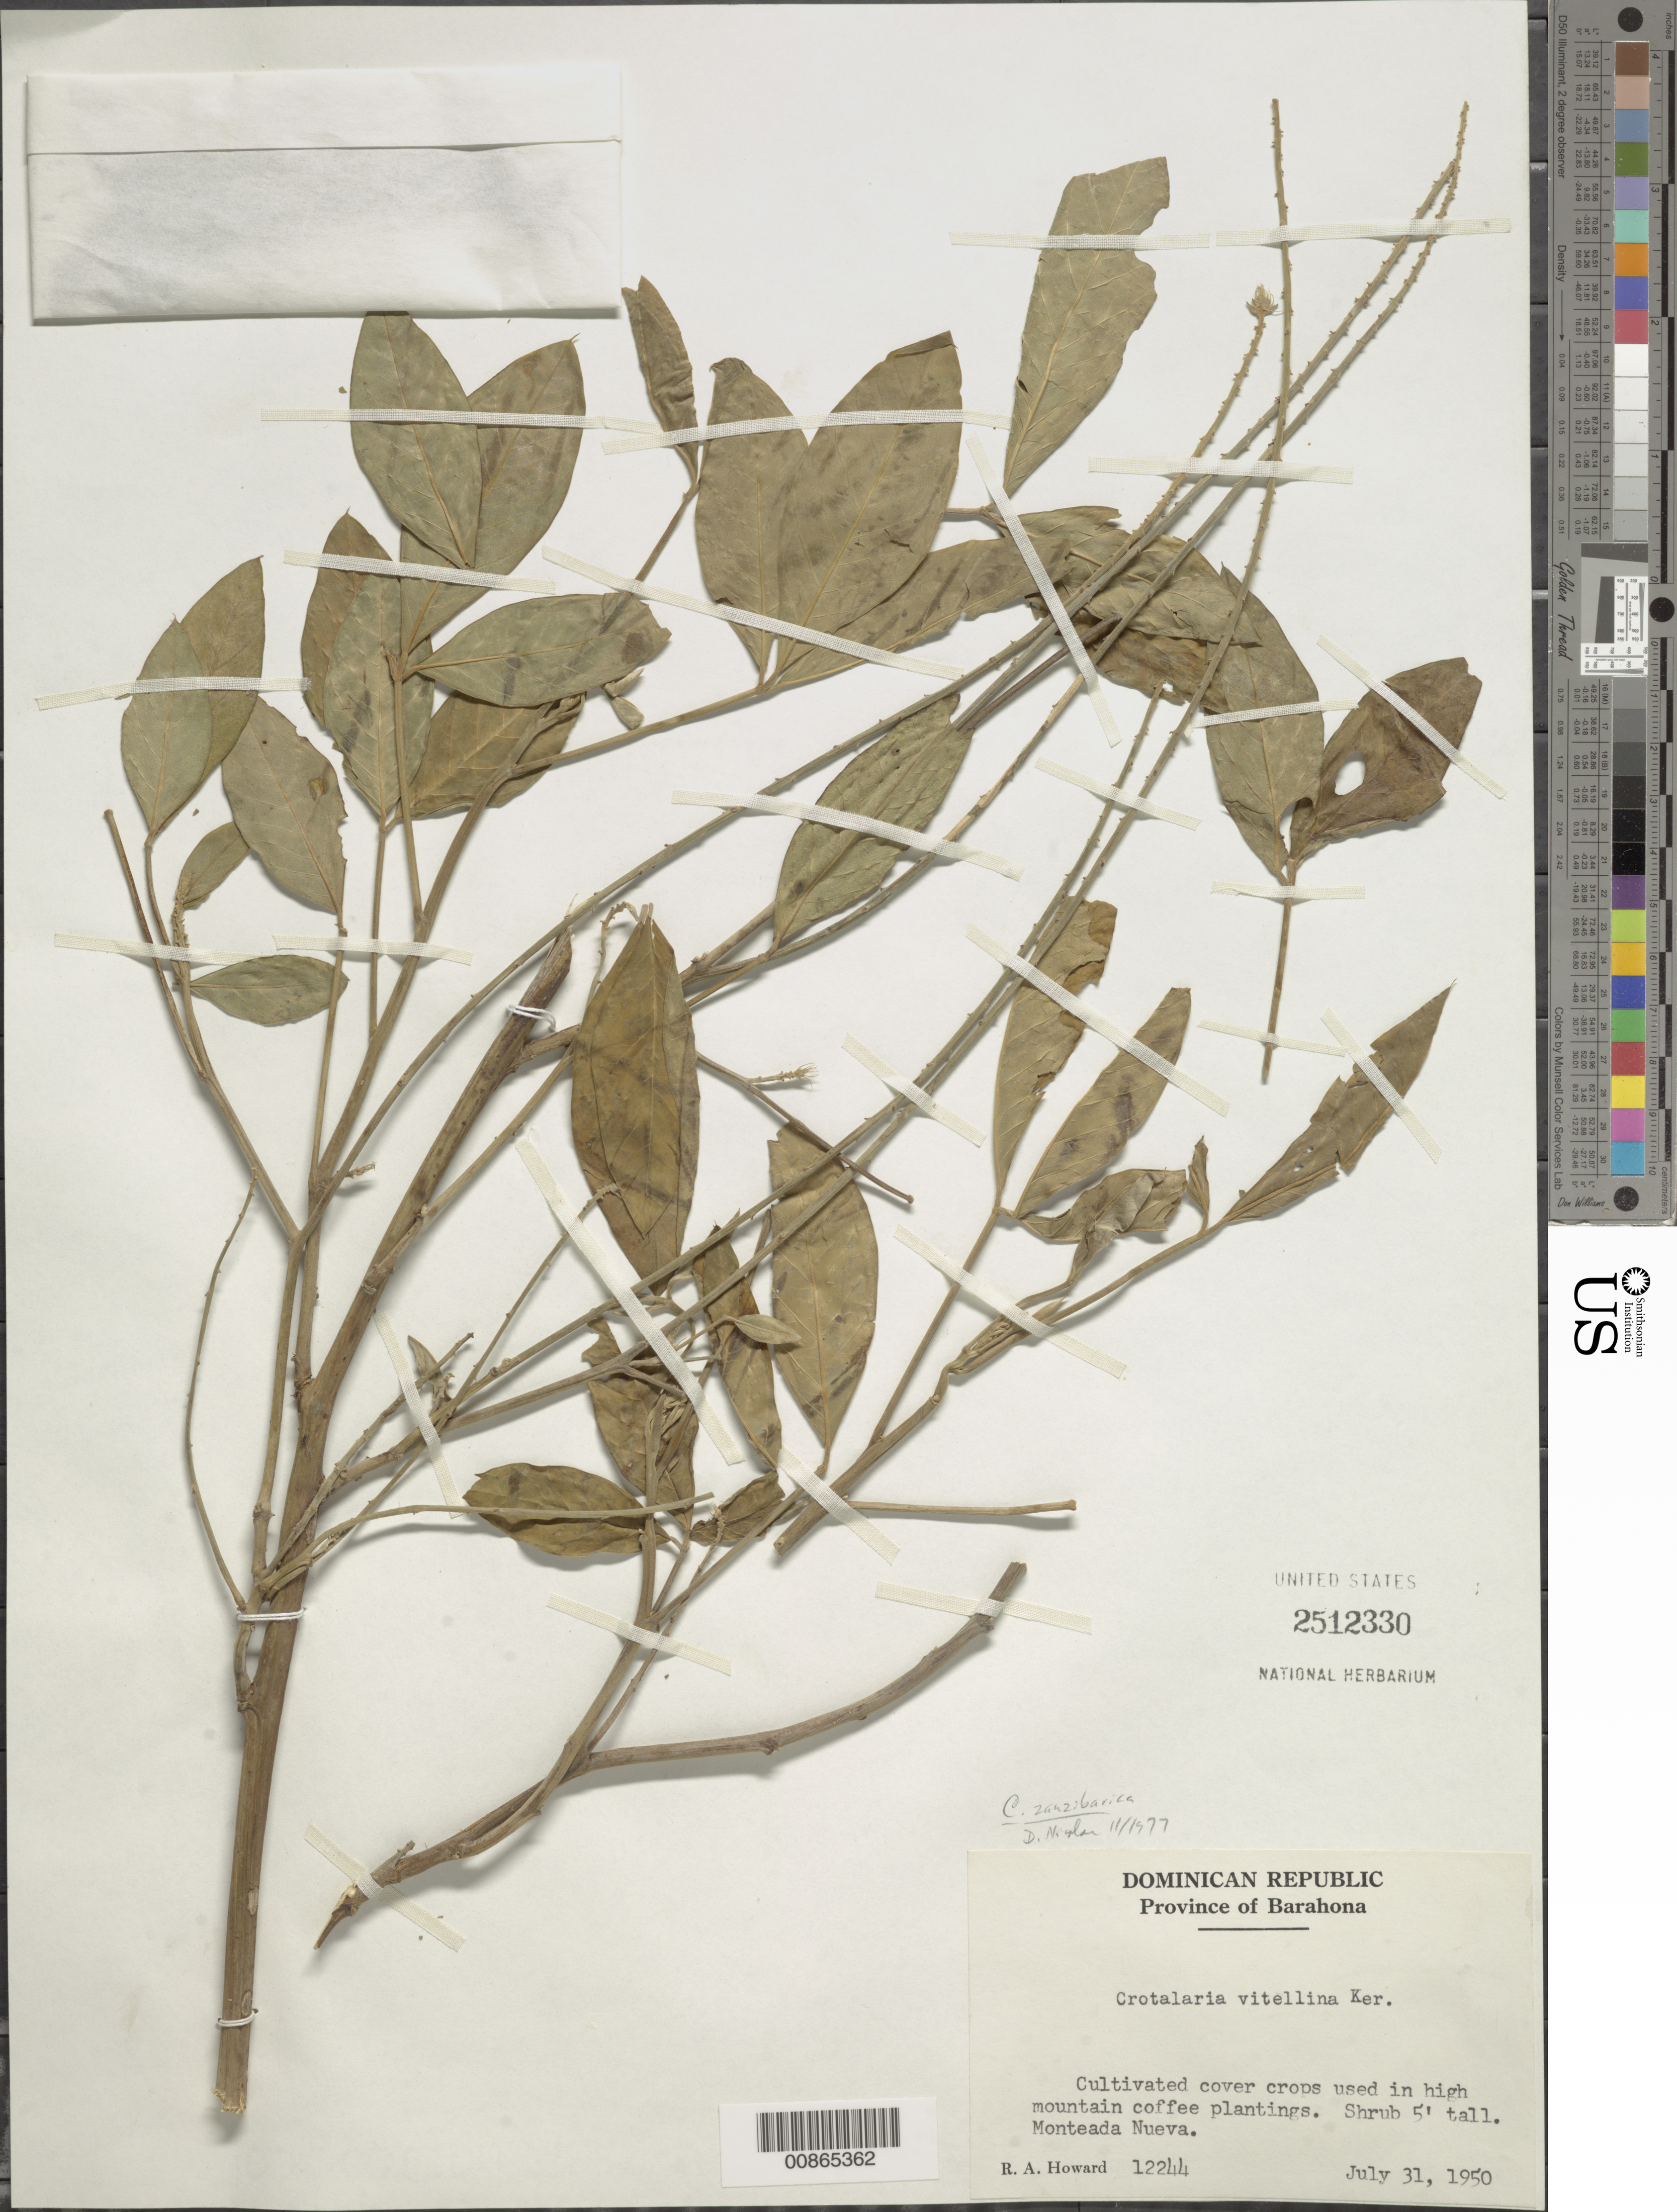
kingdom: Plantae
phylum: Tracheophyta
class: Magnoliopsida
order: Fabales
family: Fabaceae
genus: Crotalaria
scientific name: Crotalaria zanzibarica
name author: Benth.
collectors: R. A. Howard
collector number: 12244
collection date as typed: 31 Jul 1950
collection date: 1950-07-31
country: Dominican Republic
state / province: Barahona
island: Hispaniola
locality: Monteada Nueva.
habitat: In high mountain coffee plantings.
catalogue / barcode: US 2512330